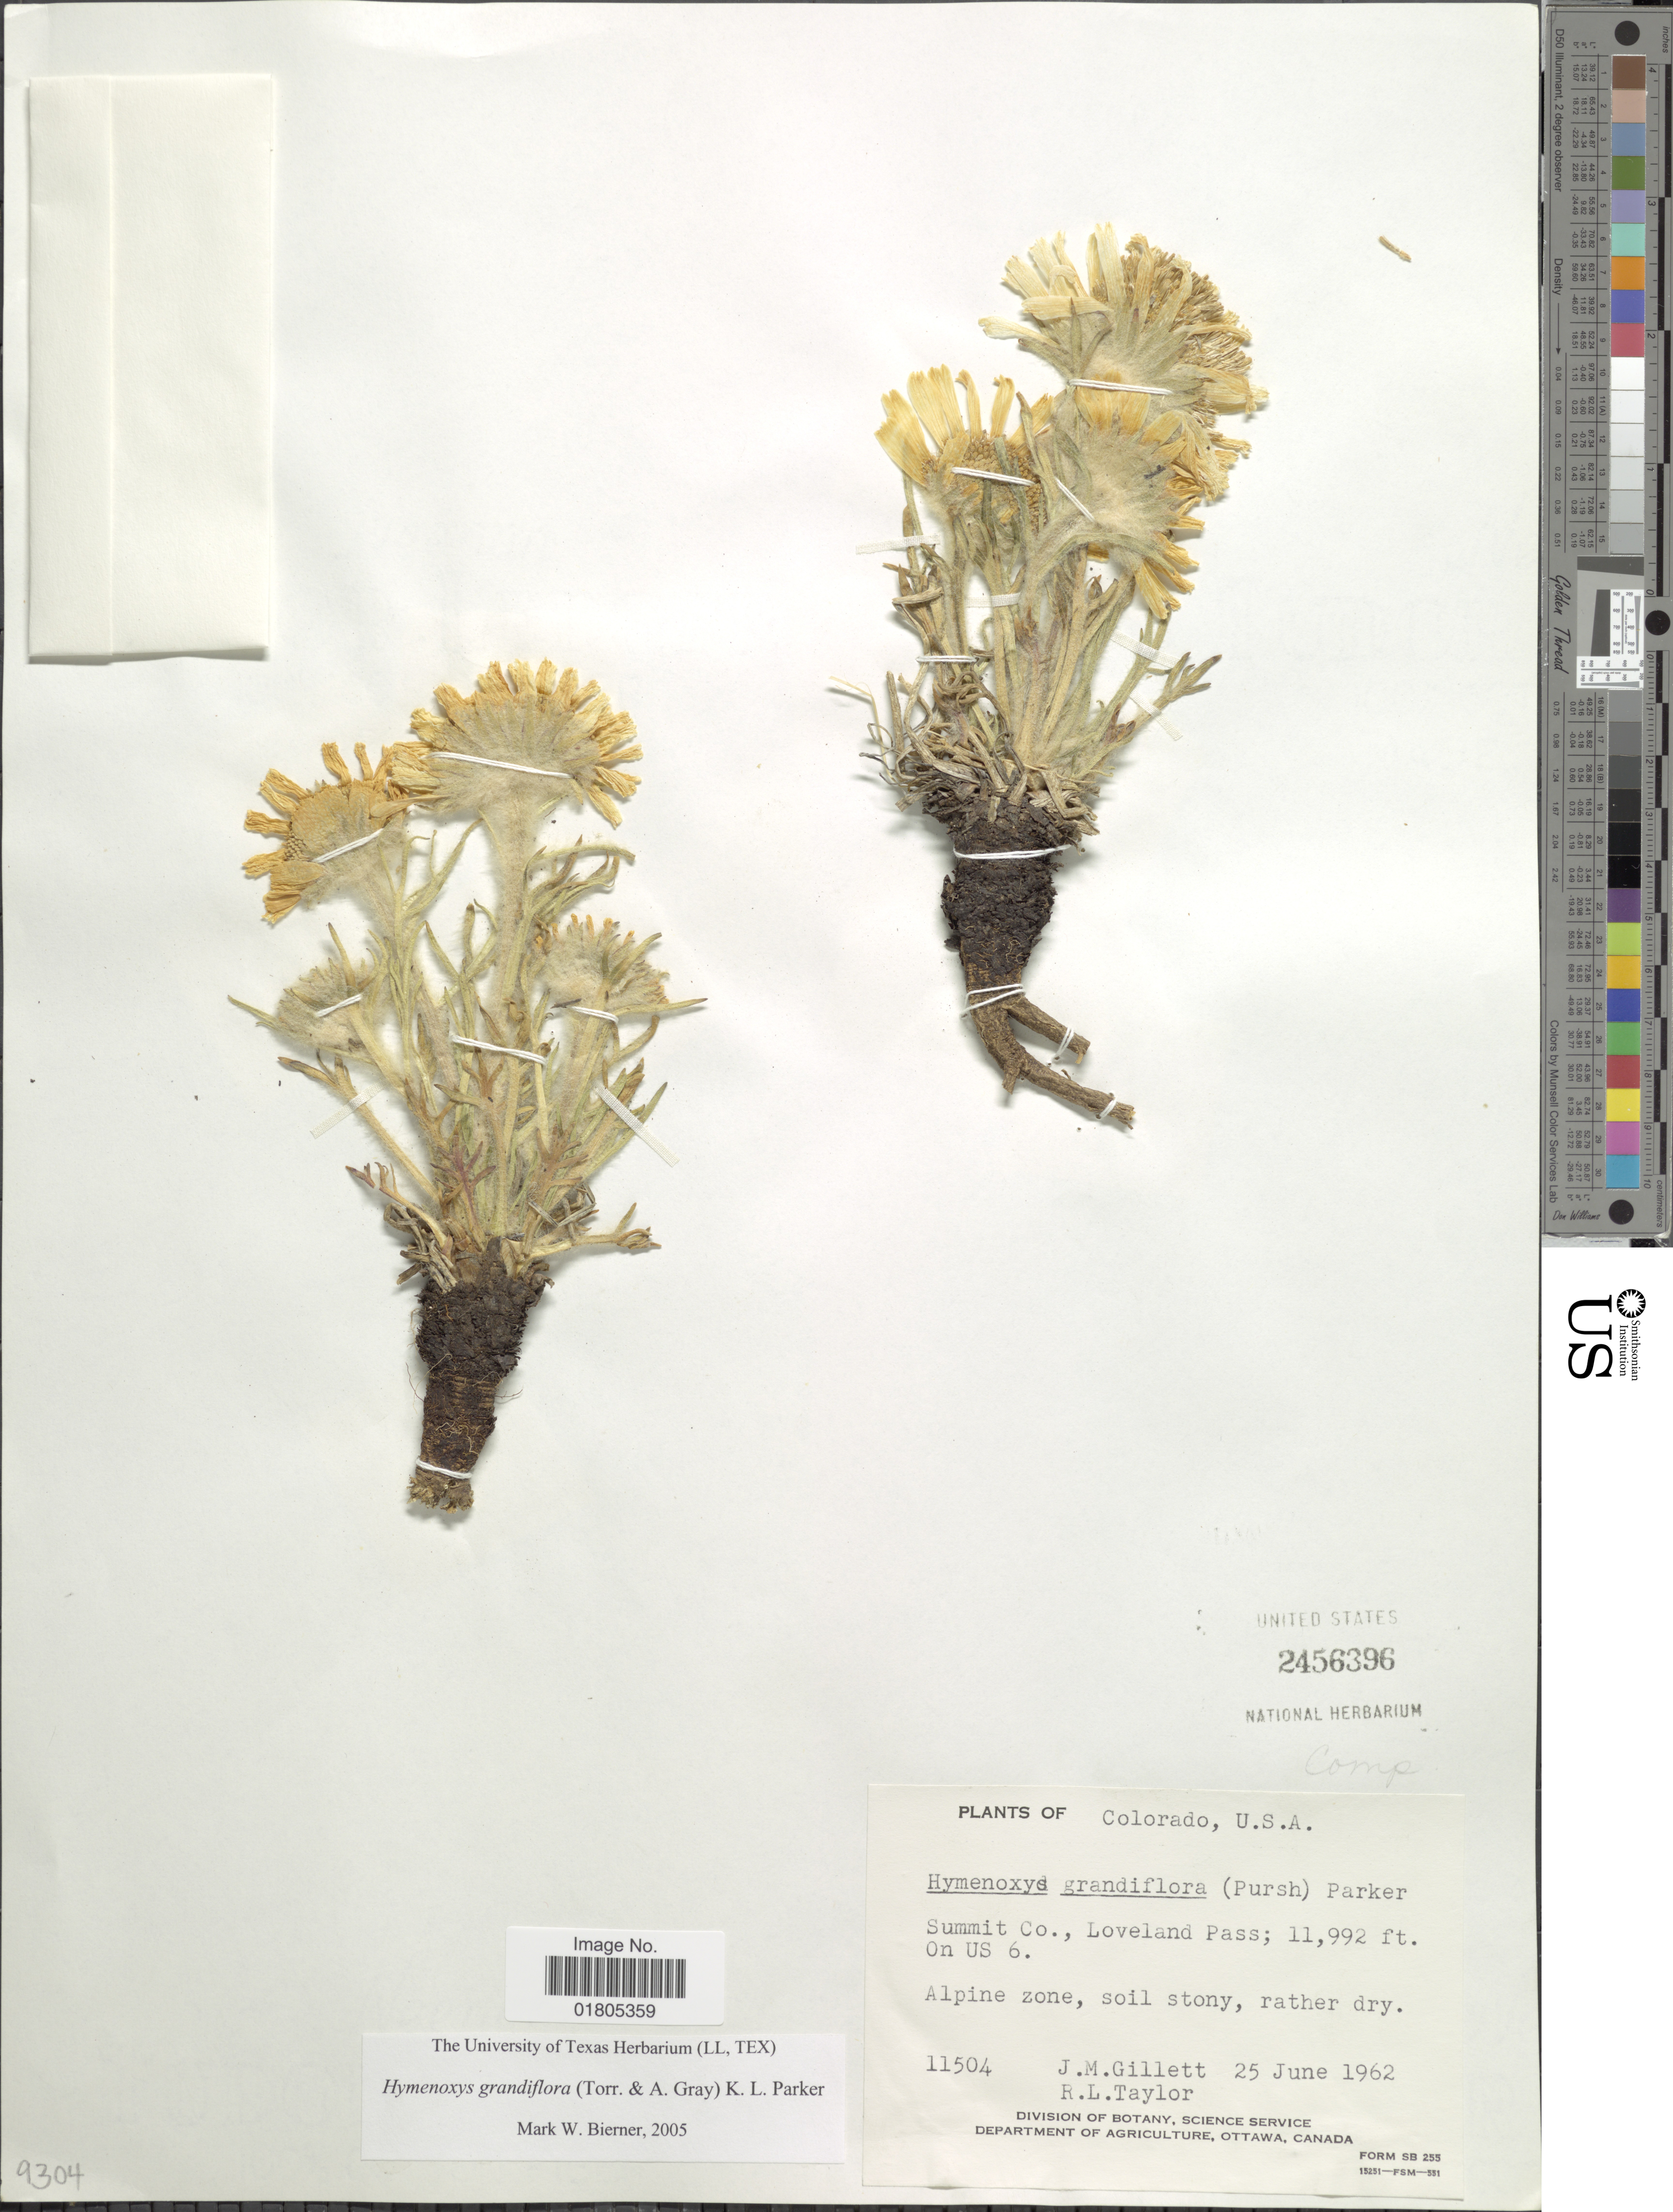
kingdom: Plantae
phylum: Tracheophyta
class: Magnoliopsida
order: Asterales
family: Asteraceae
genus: Actinea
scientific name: Actinea grandiflora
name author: (Torr. & A. Gray) Kuntze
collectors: J. M. Gillett & R. Taylor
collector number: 11504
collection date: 1962-06-25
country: United States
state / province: Colorado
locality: Summit Co., Loveland Pass. On US 6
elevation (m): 3655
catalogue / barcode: US 2456396